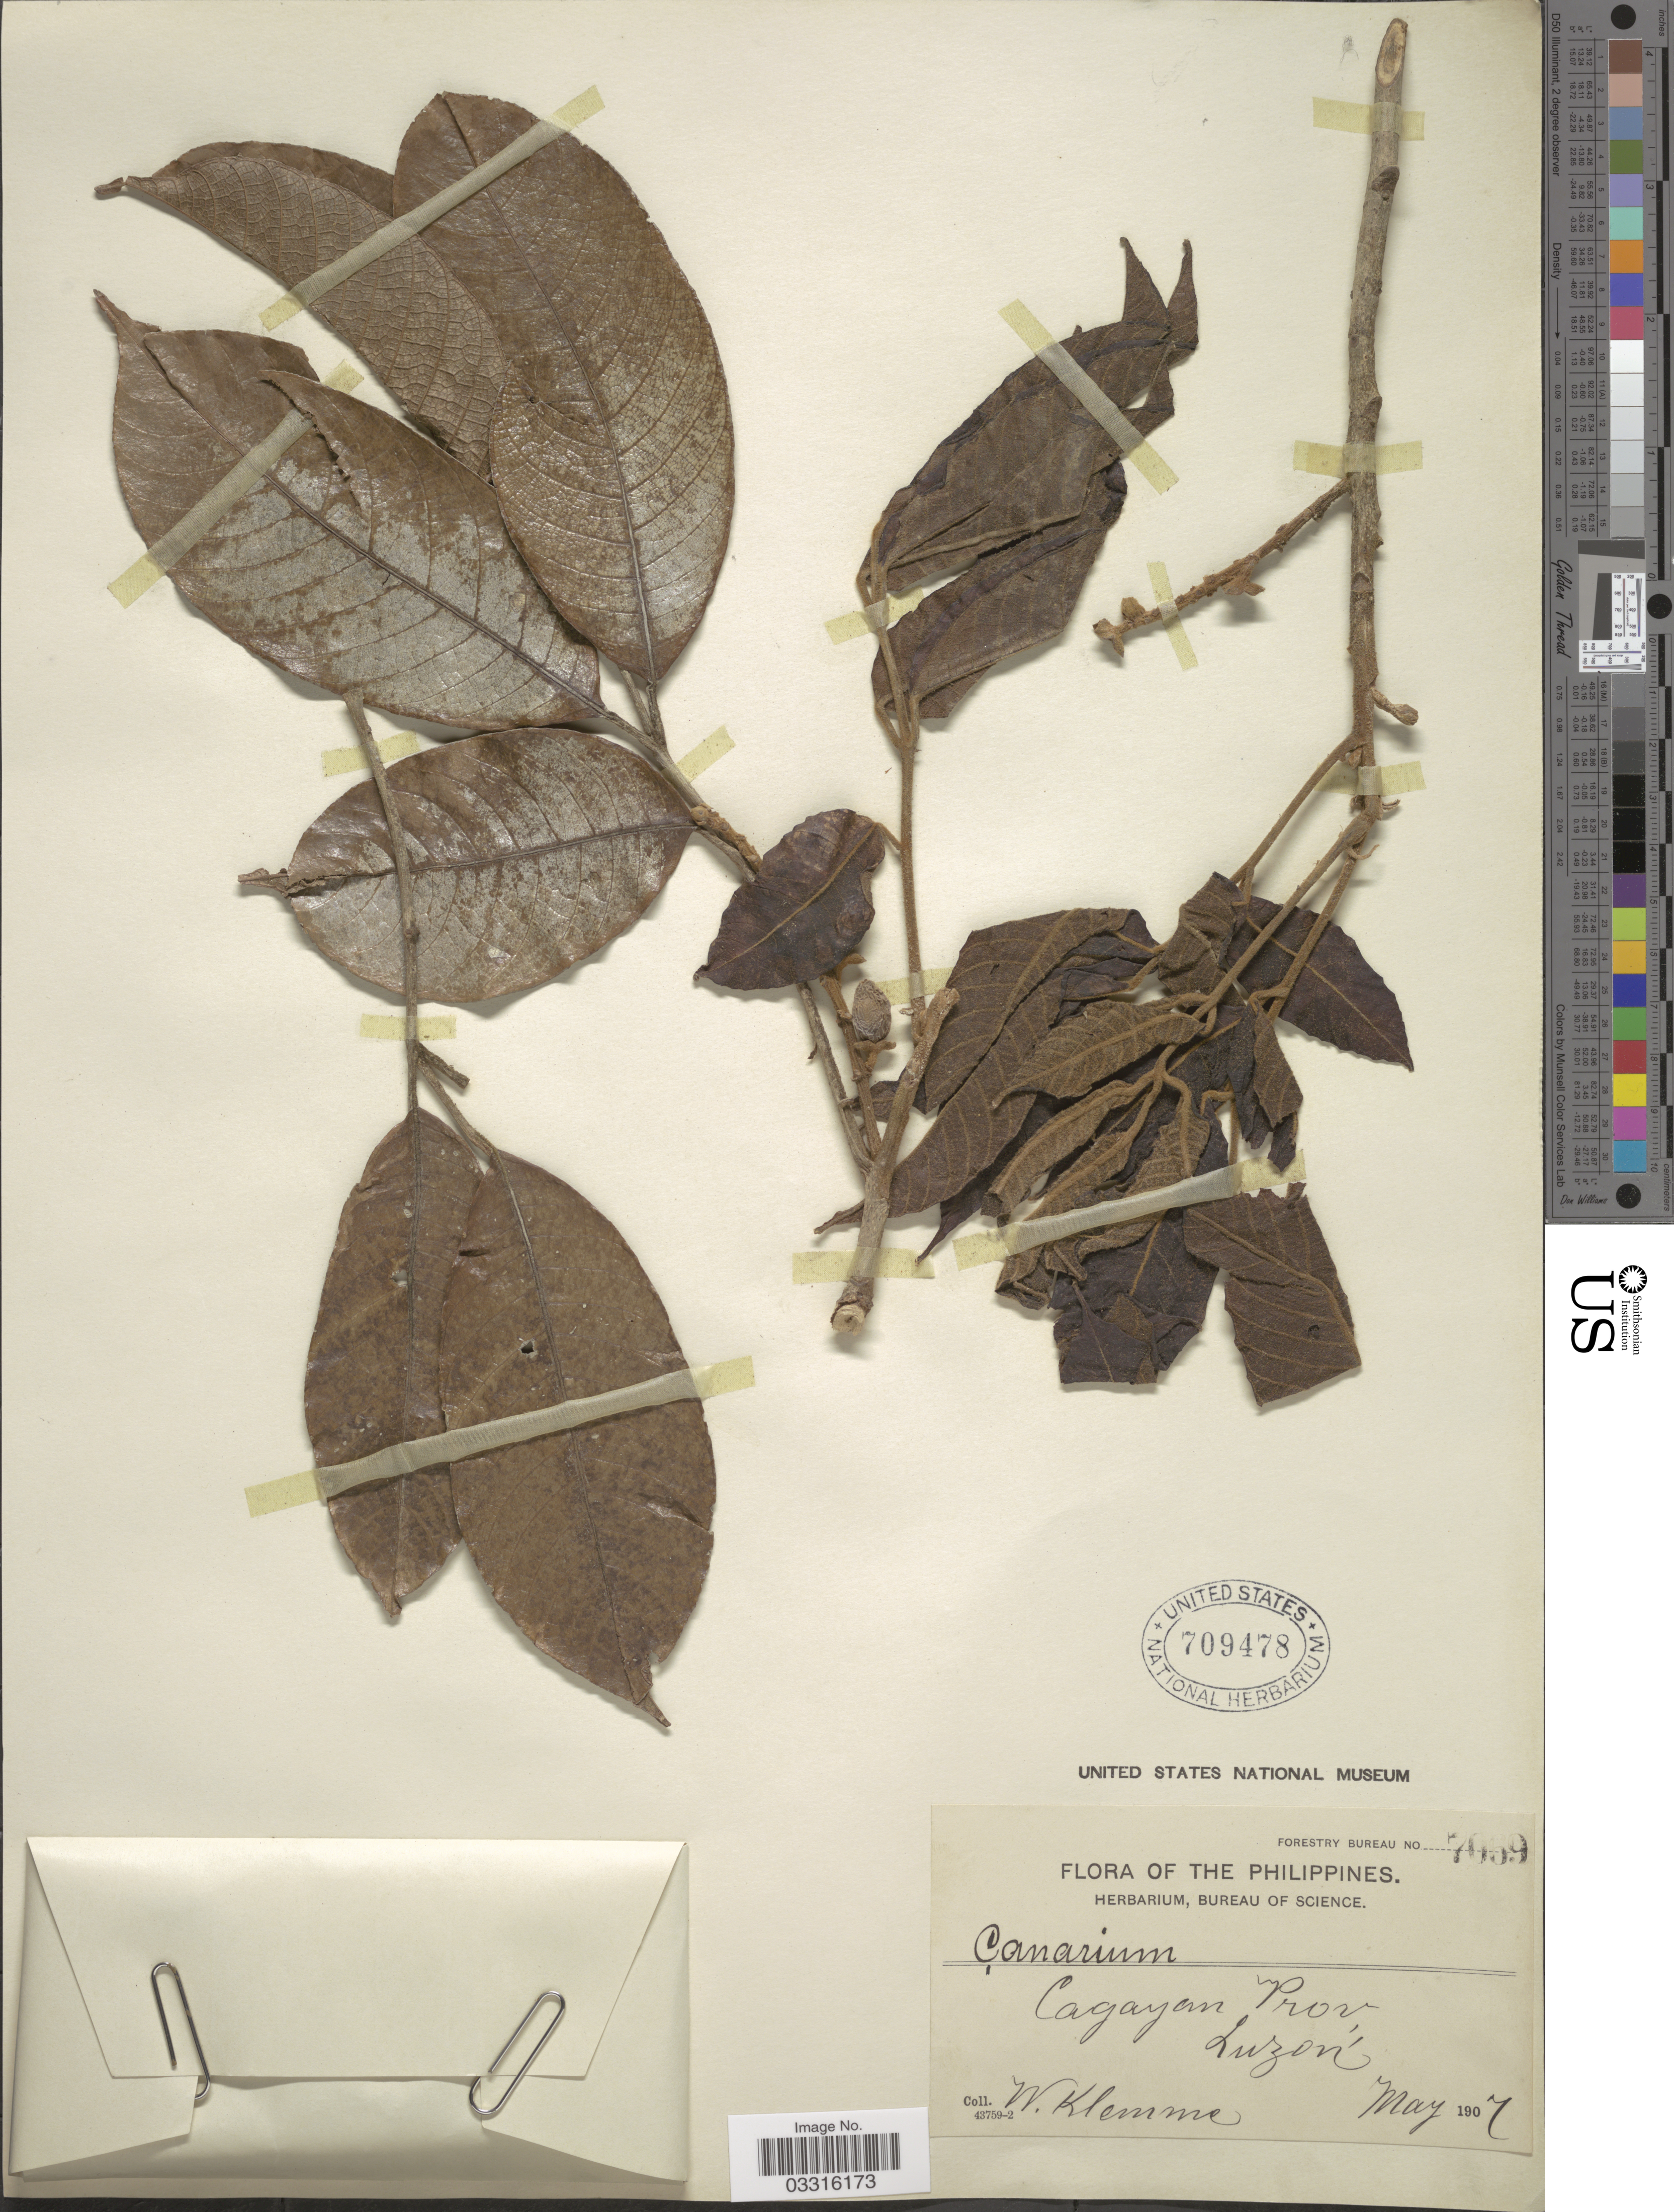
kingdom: Plantae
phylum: Tracheophyta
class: Magnoliopsida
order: Sapindales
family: Burseraceae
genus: Canarium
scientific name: Canarium sp.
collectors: W. Klemme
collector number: Forestry Bureau 7069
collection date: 1907-05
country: Philippines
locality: Cagayan Prov., Luzon.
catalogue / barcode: US 709478